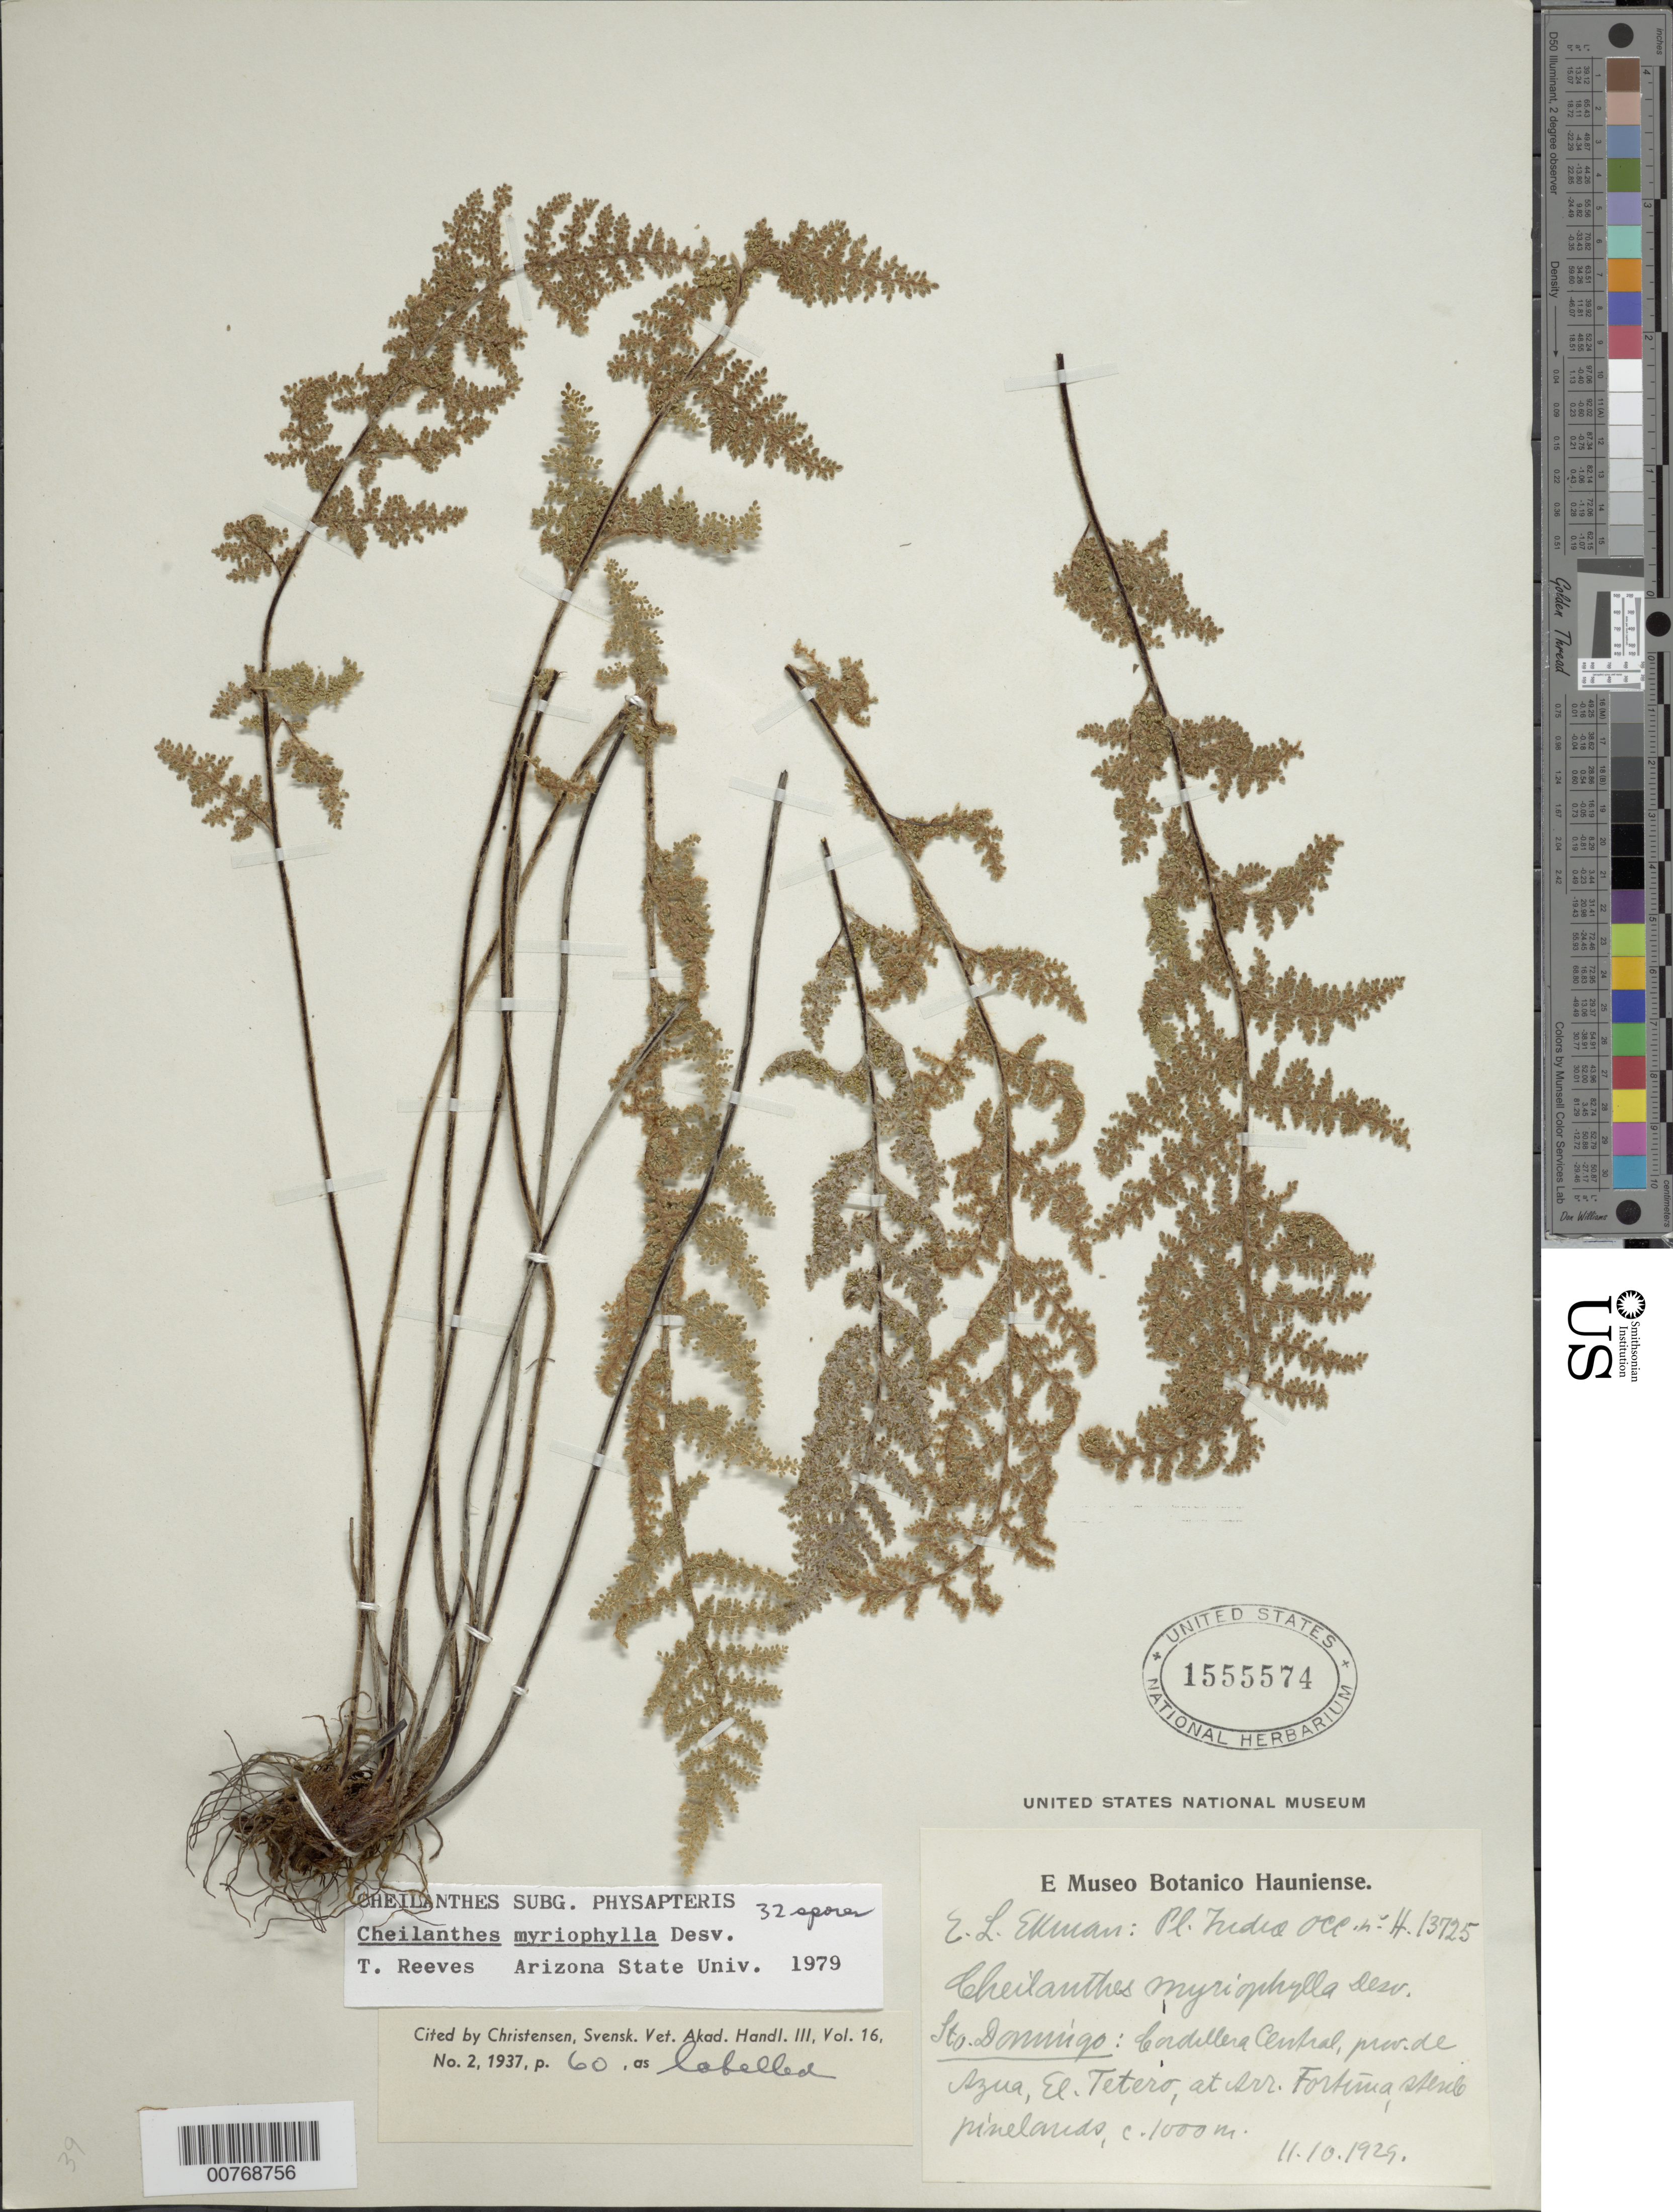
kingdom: Plantae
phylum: Tracheophyta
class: Polypodiopsida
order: Polypodiales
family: Pteridaceae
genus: Myriopteris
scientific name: Myriopteris myriophylla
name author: (Desv.) J. Sm.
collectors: E. L. Ekman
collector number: H 13725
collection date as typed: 11 Oct 1929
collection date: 1929-10-11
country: Dominican Republic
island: Hispaniola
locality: Cordillera Central, Provincia de Azua, El Tetero, at arr. Fortuna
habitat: Pinelands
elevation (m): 1000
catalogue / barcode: US 1555574